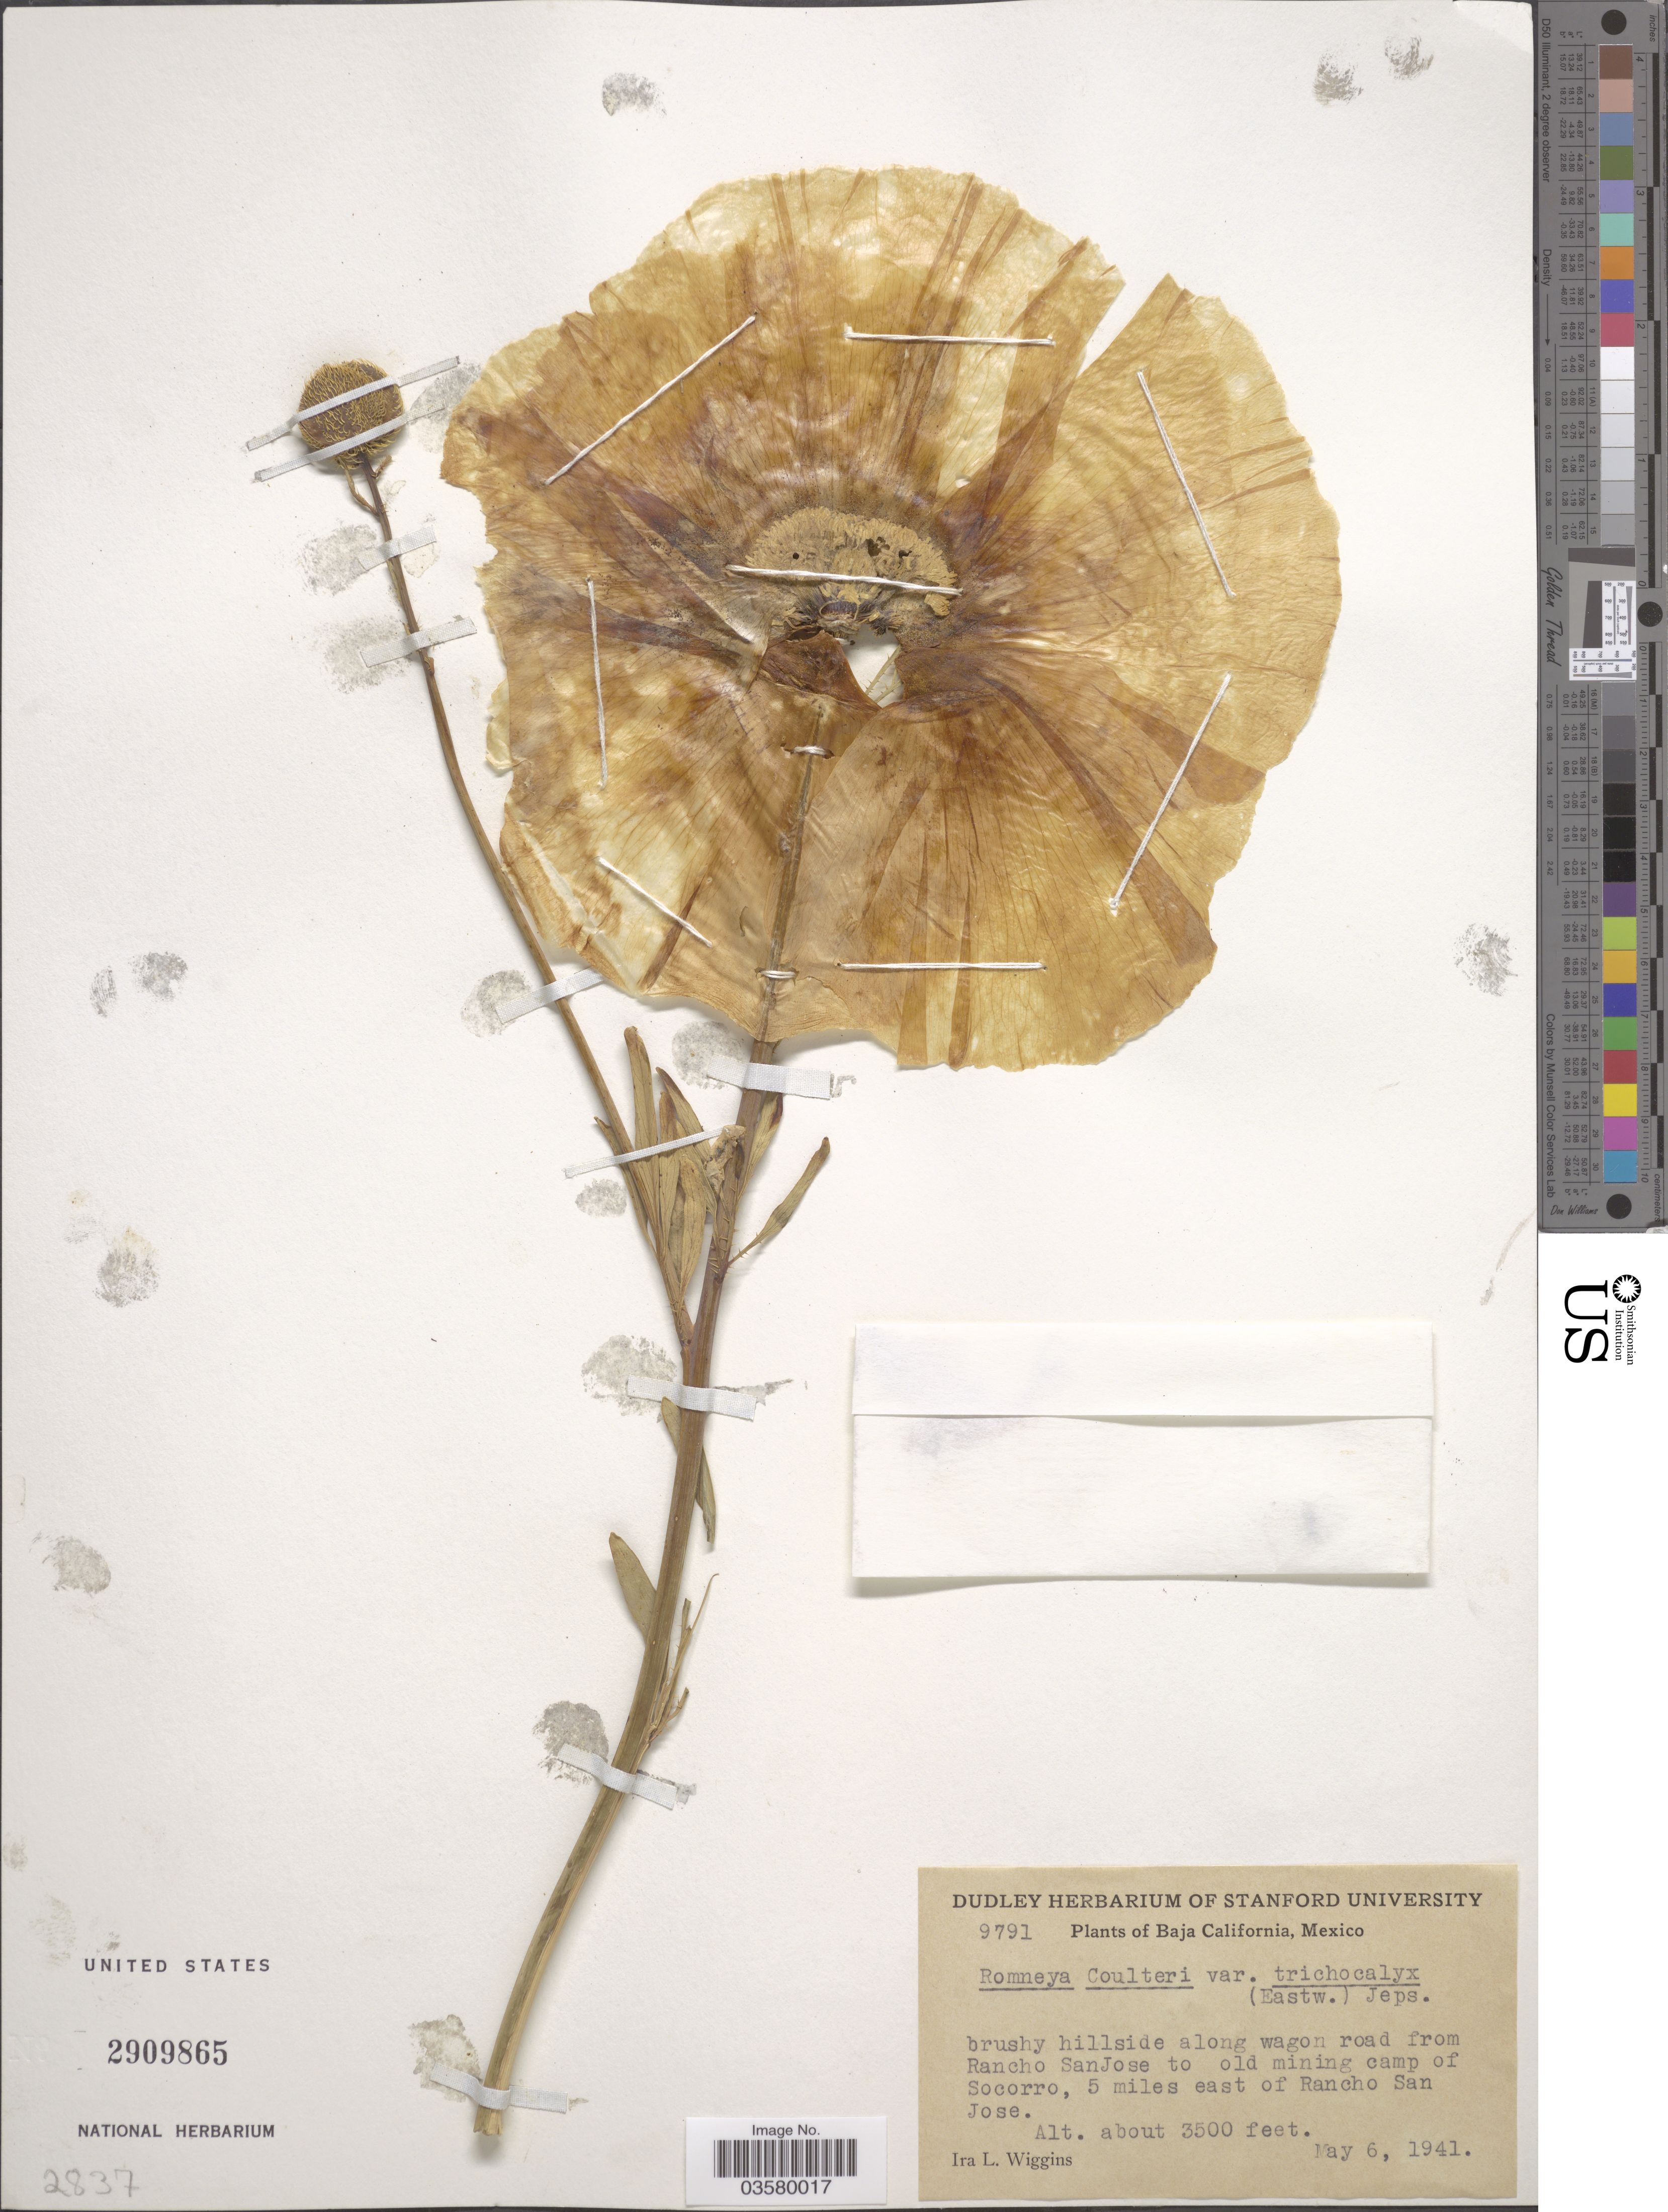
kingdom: Plantae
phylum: Tracheophyta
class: Magnoliopsida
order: Ranunculales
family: Papaveraceae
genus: Romneya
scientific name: Romneya coulteri var. trichocalyx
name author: (Eastw.) Jeps.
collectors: I. L. Wiggins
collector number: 9791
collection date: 1941-05-06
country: Mexico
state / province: Baja California Norte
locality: Brushy hillside along wagon road from Rancho SanJose to old mining camp of Socorro, 5 miles east of Rancho San Jose.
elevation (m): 1067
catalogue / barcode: US 2909865